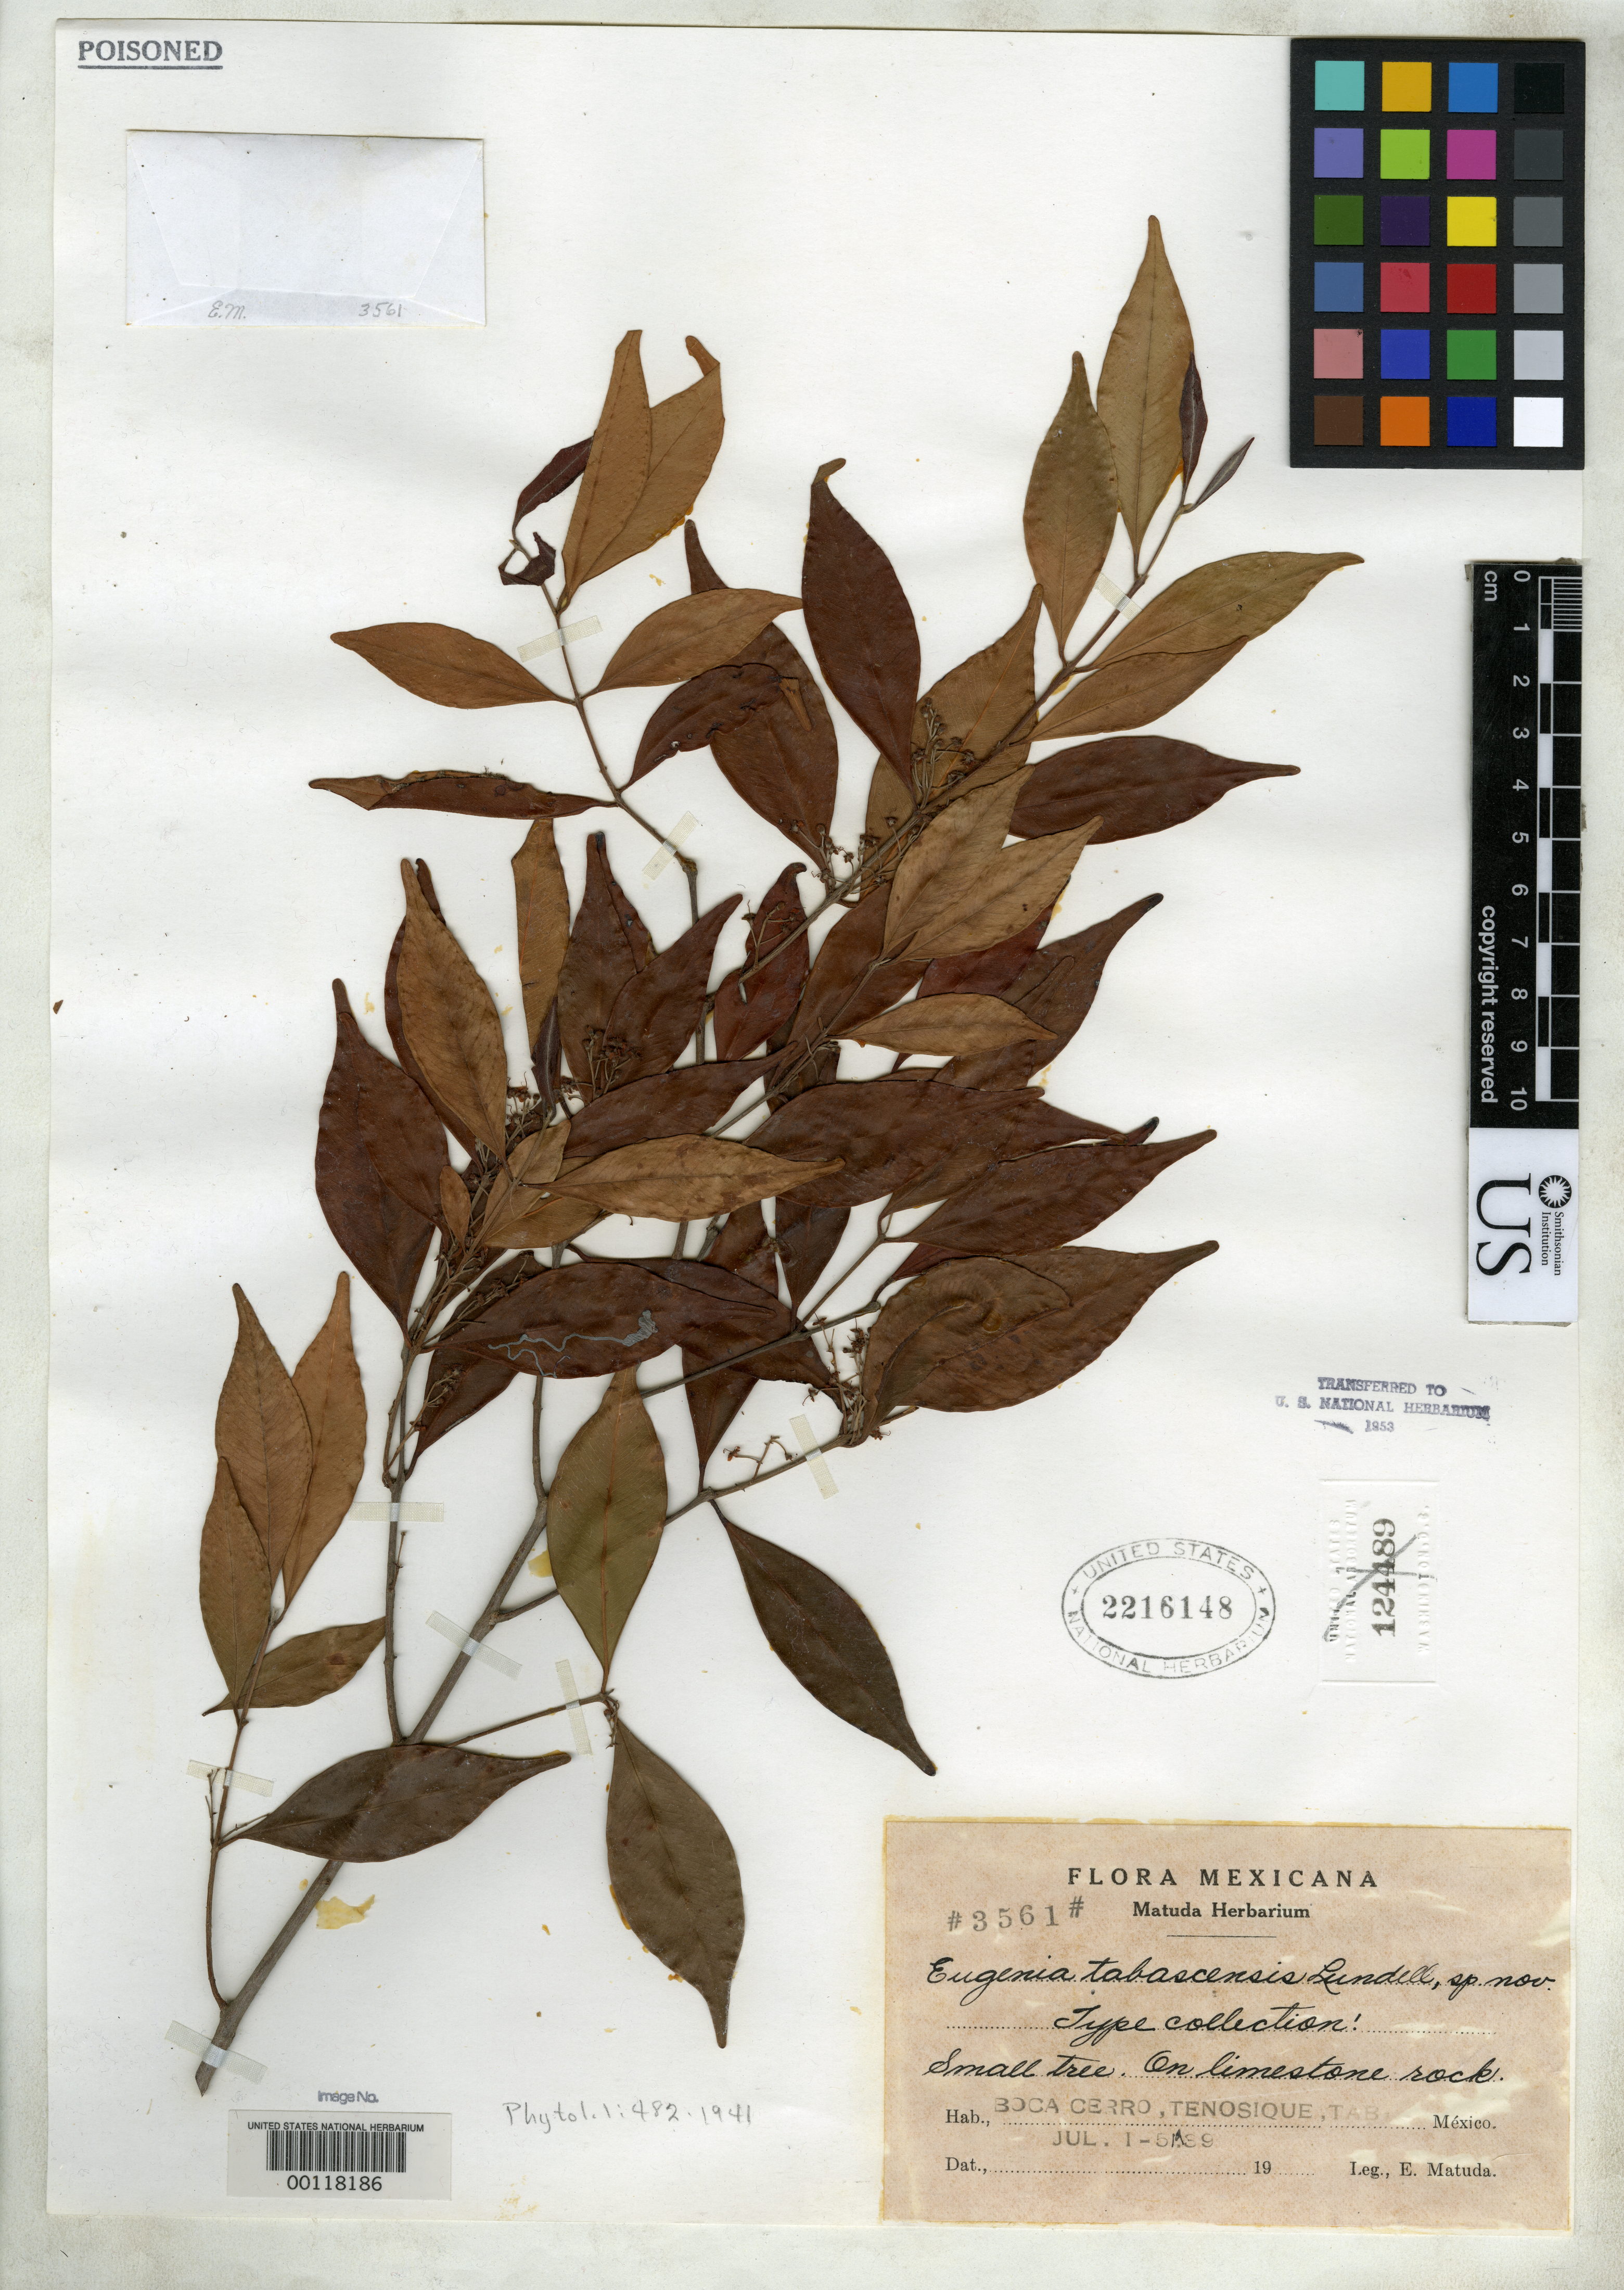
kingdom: Plantae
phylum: Tracheophyta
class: Magnoliopsida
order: Myrtales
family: Myrtaceae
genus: Eugenia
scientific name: Eugenia tabascensis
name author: Lundell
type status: Isotype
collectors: E. Matuda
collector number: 3561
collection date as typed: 01 Jul 1939 to 05 Jul 1939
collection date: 1939-07-01/1939-07-05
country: Mexico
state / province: Tabasco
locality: Boca Cerro on the Usumacinta River, above Tenosique.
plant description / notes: Specimen ex United States National Arboretum, transferred to U.S. National Herbarium 1953.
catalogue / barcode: US 2216148